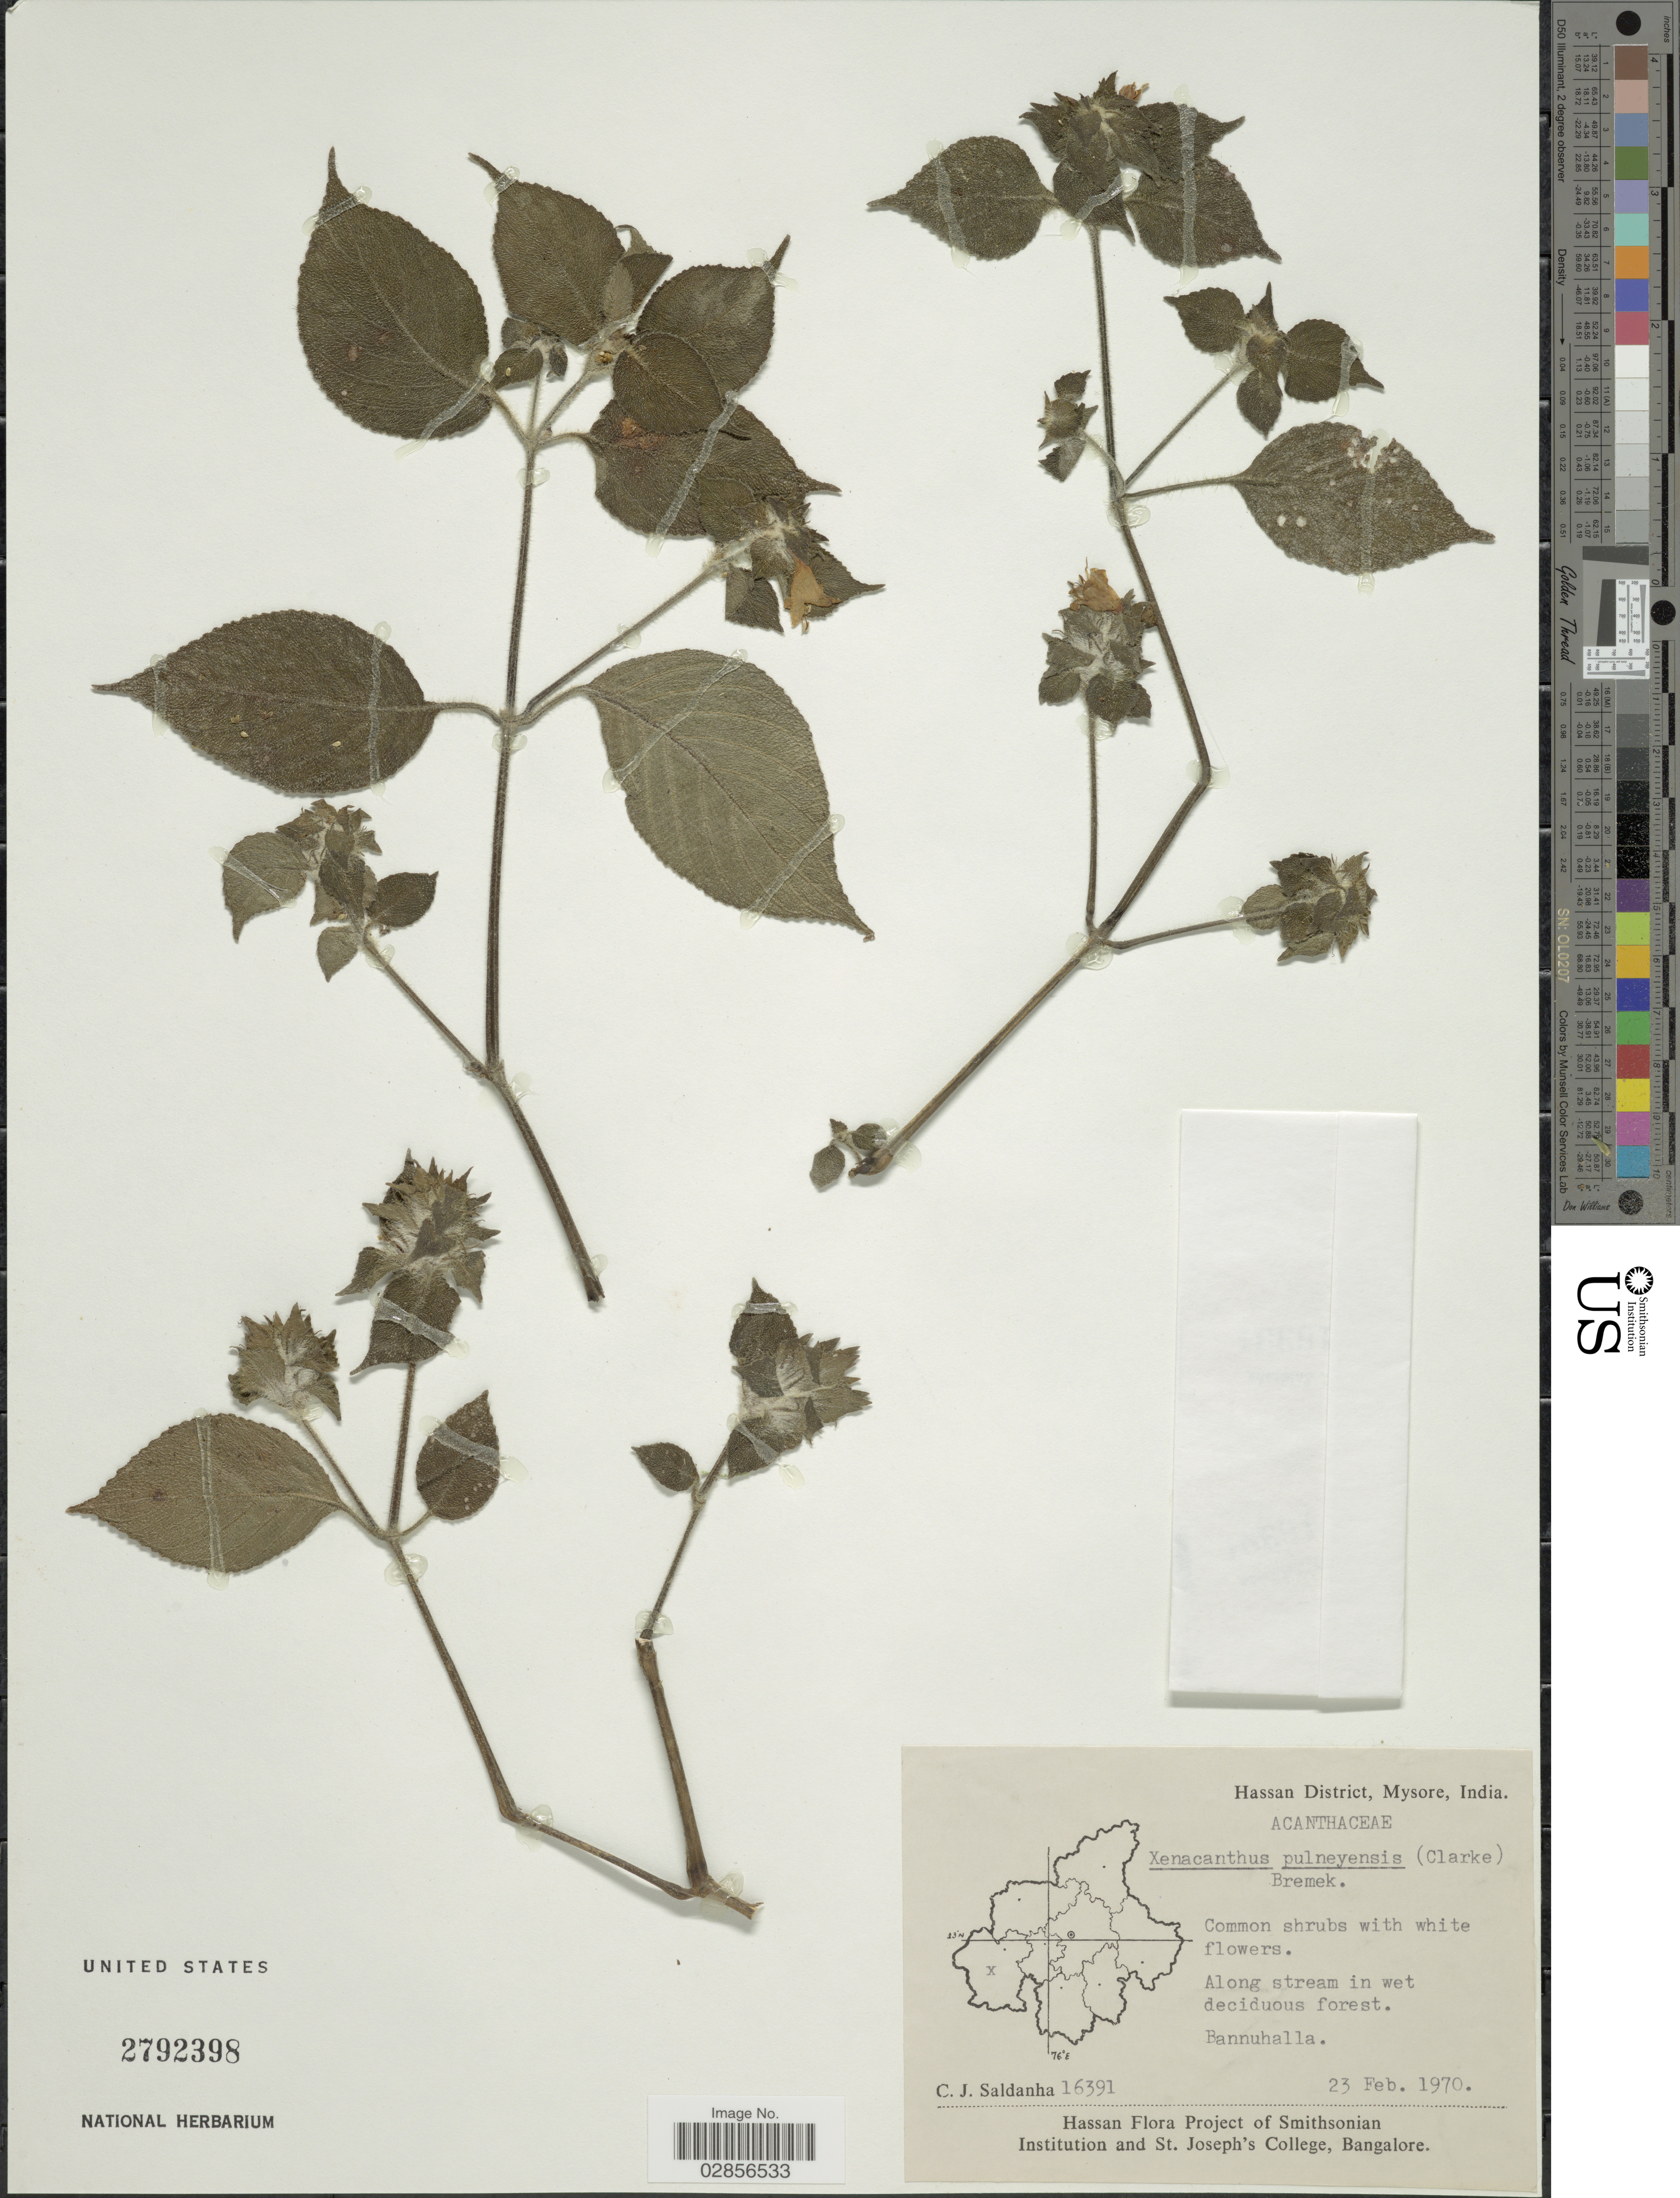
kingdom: Plantae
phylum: Tracheophyta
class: Magnoliopsida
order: Lamiales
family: Acanthaceae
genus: Strobilanthes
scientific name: Strobilanthes pulneyensis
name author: C.B. Clarke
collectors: C. J. Saldanha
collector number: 16391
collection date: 1970-02-23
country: India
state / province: Karnataka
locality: Hassan District, Mysore. Bannuhalla.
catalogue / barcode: US 2792398